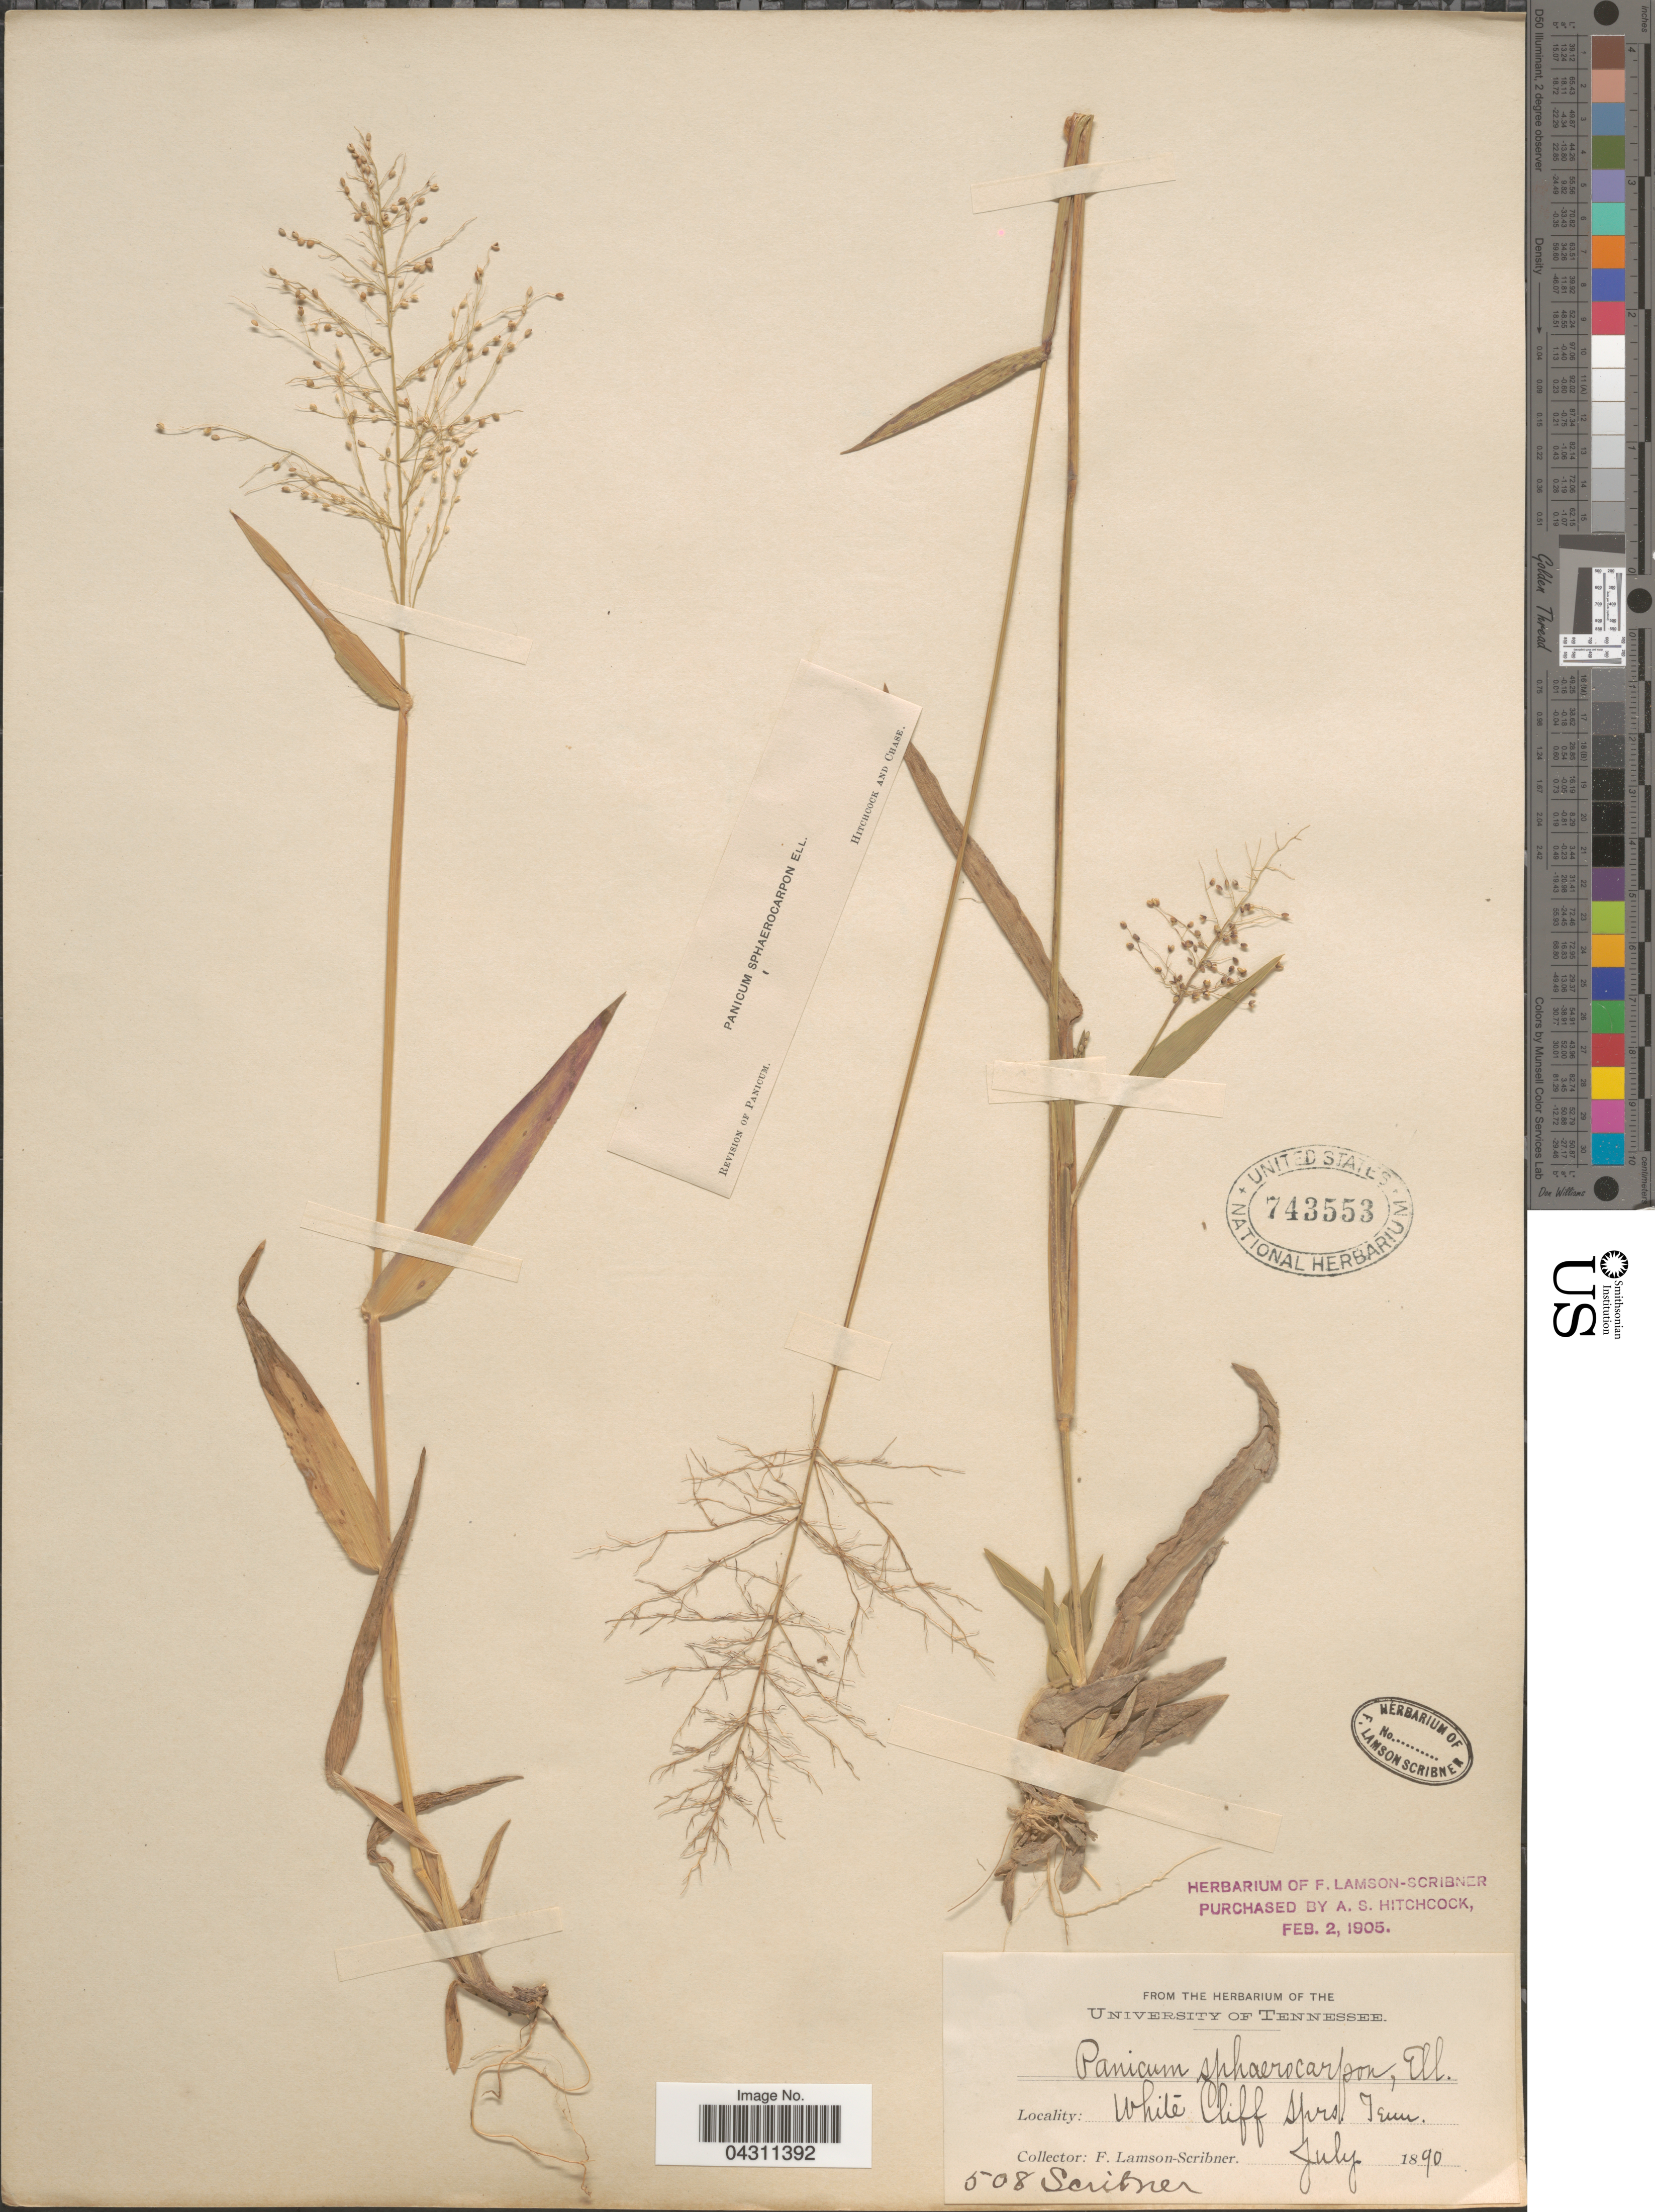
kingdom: Plantae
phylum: Tracheophyta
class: Liliopsida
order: Poales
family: Poaceae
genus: Dichanthelium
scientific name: Dichanthelium sphaerocarpon var. sphaerocarpon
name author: (Elliott) Gould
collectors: F. Lamson-Scribner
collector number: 508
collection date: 1890-07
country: United States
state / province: Tennessee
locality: White Cliff Sprs.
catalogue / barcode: US 743553